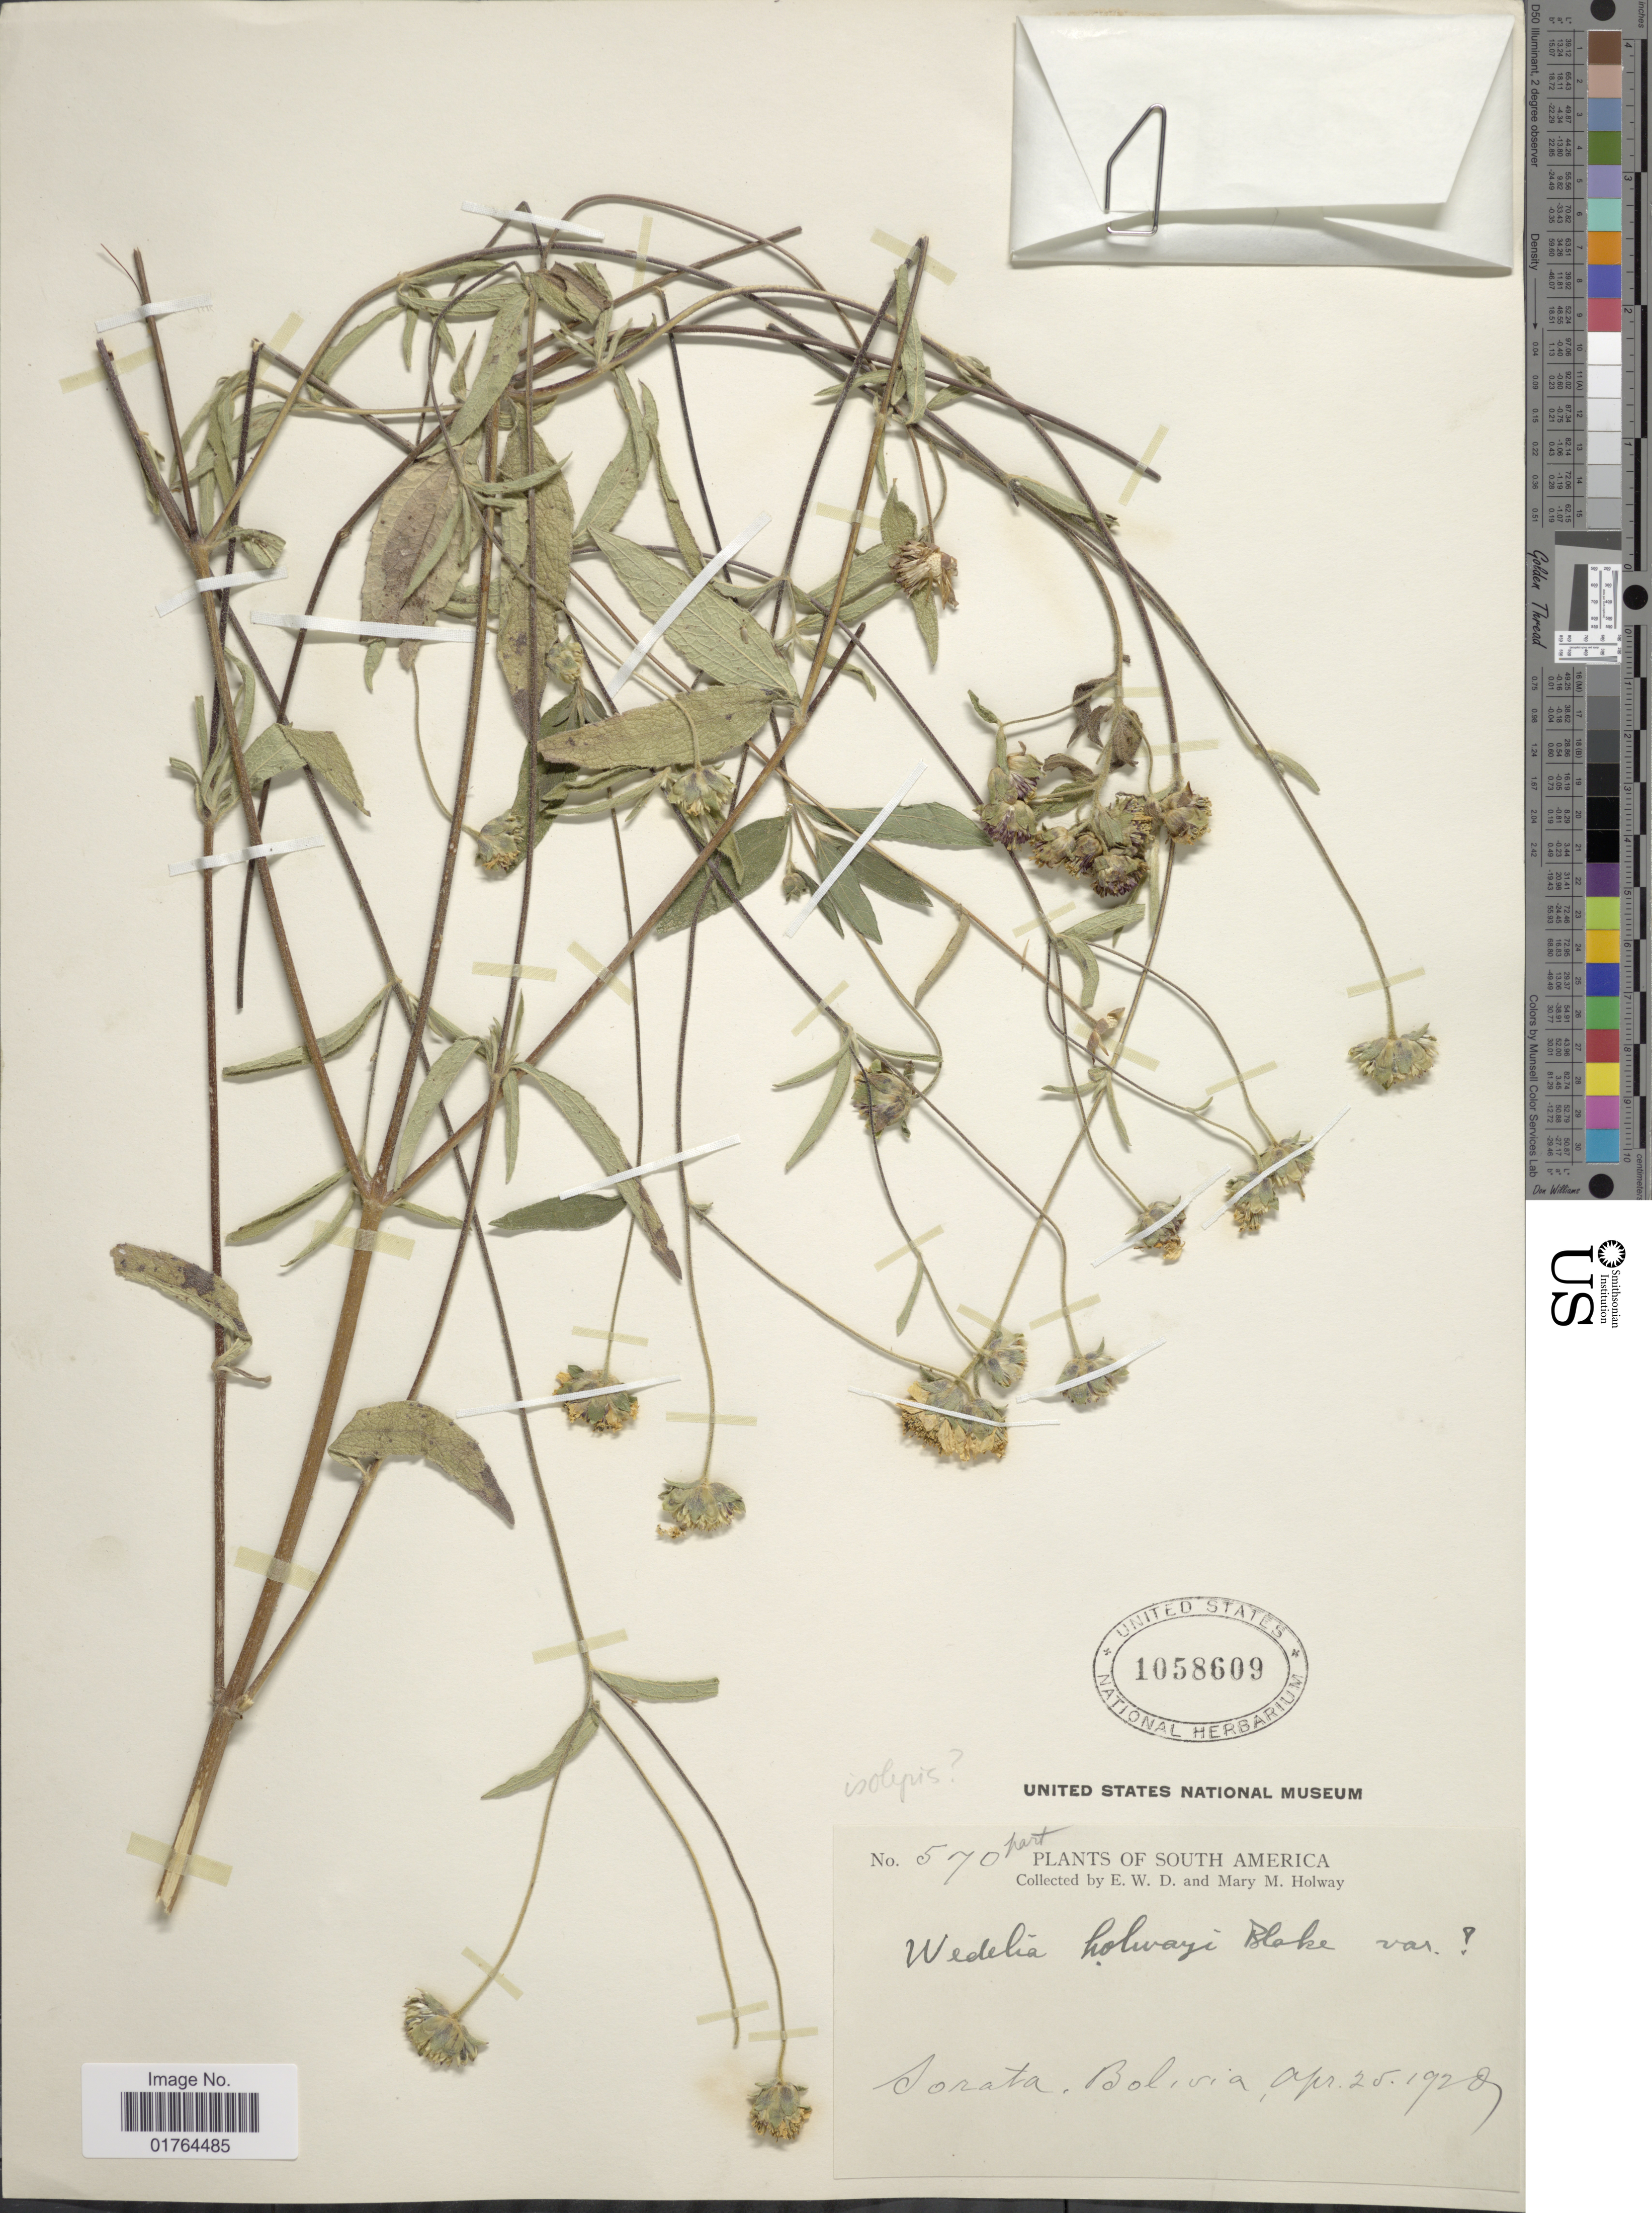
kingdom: Plantae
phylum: Tracheophyta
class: Magnoliopsida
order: Asterales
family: Asteraceae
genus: Wedelia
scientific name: Wedelia holwayi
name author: S.F. Blake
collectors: E. W. D. Holway & M. M. Holway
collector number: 570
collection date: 1929-04-25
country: Bolivia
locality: South America, Sorata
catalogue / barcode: US 1058609